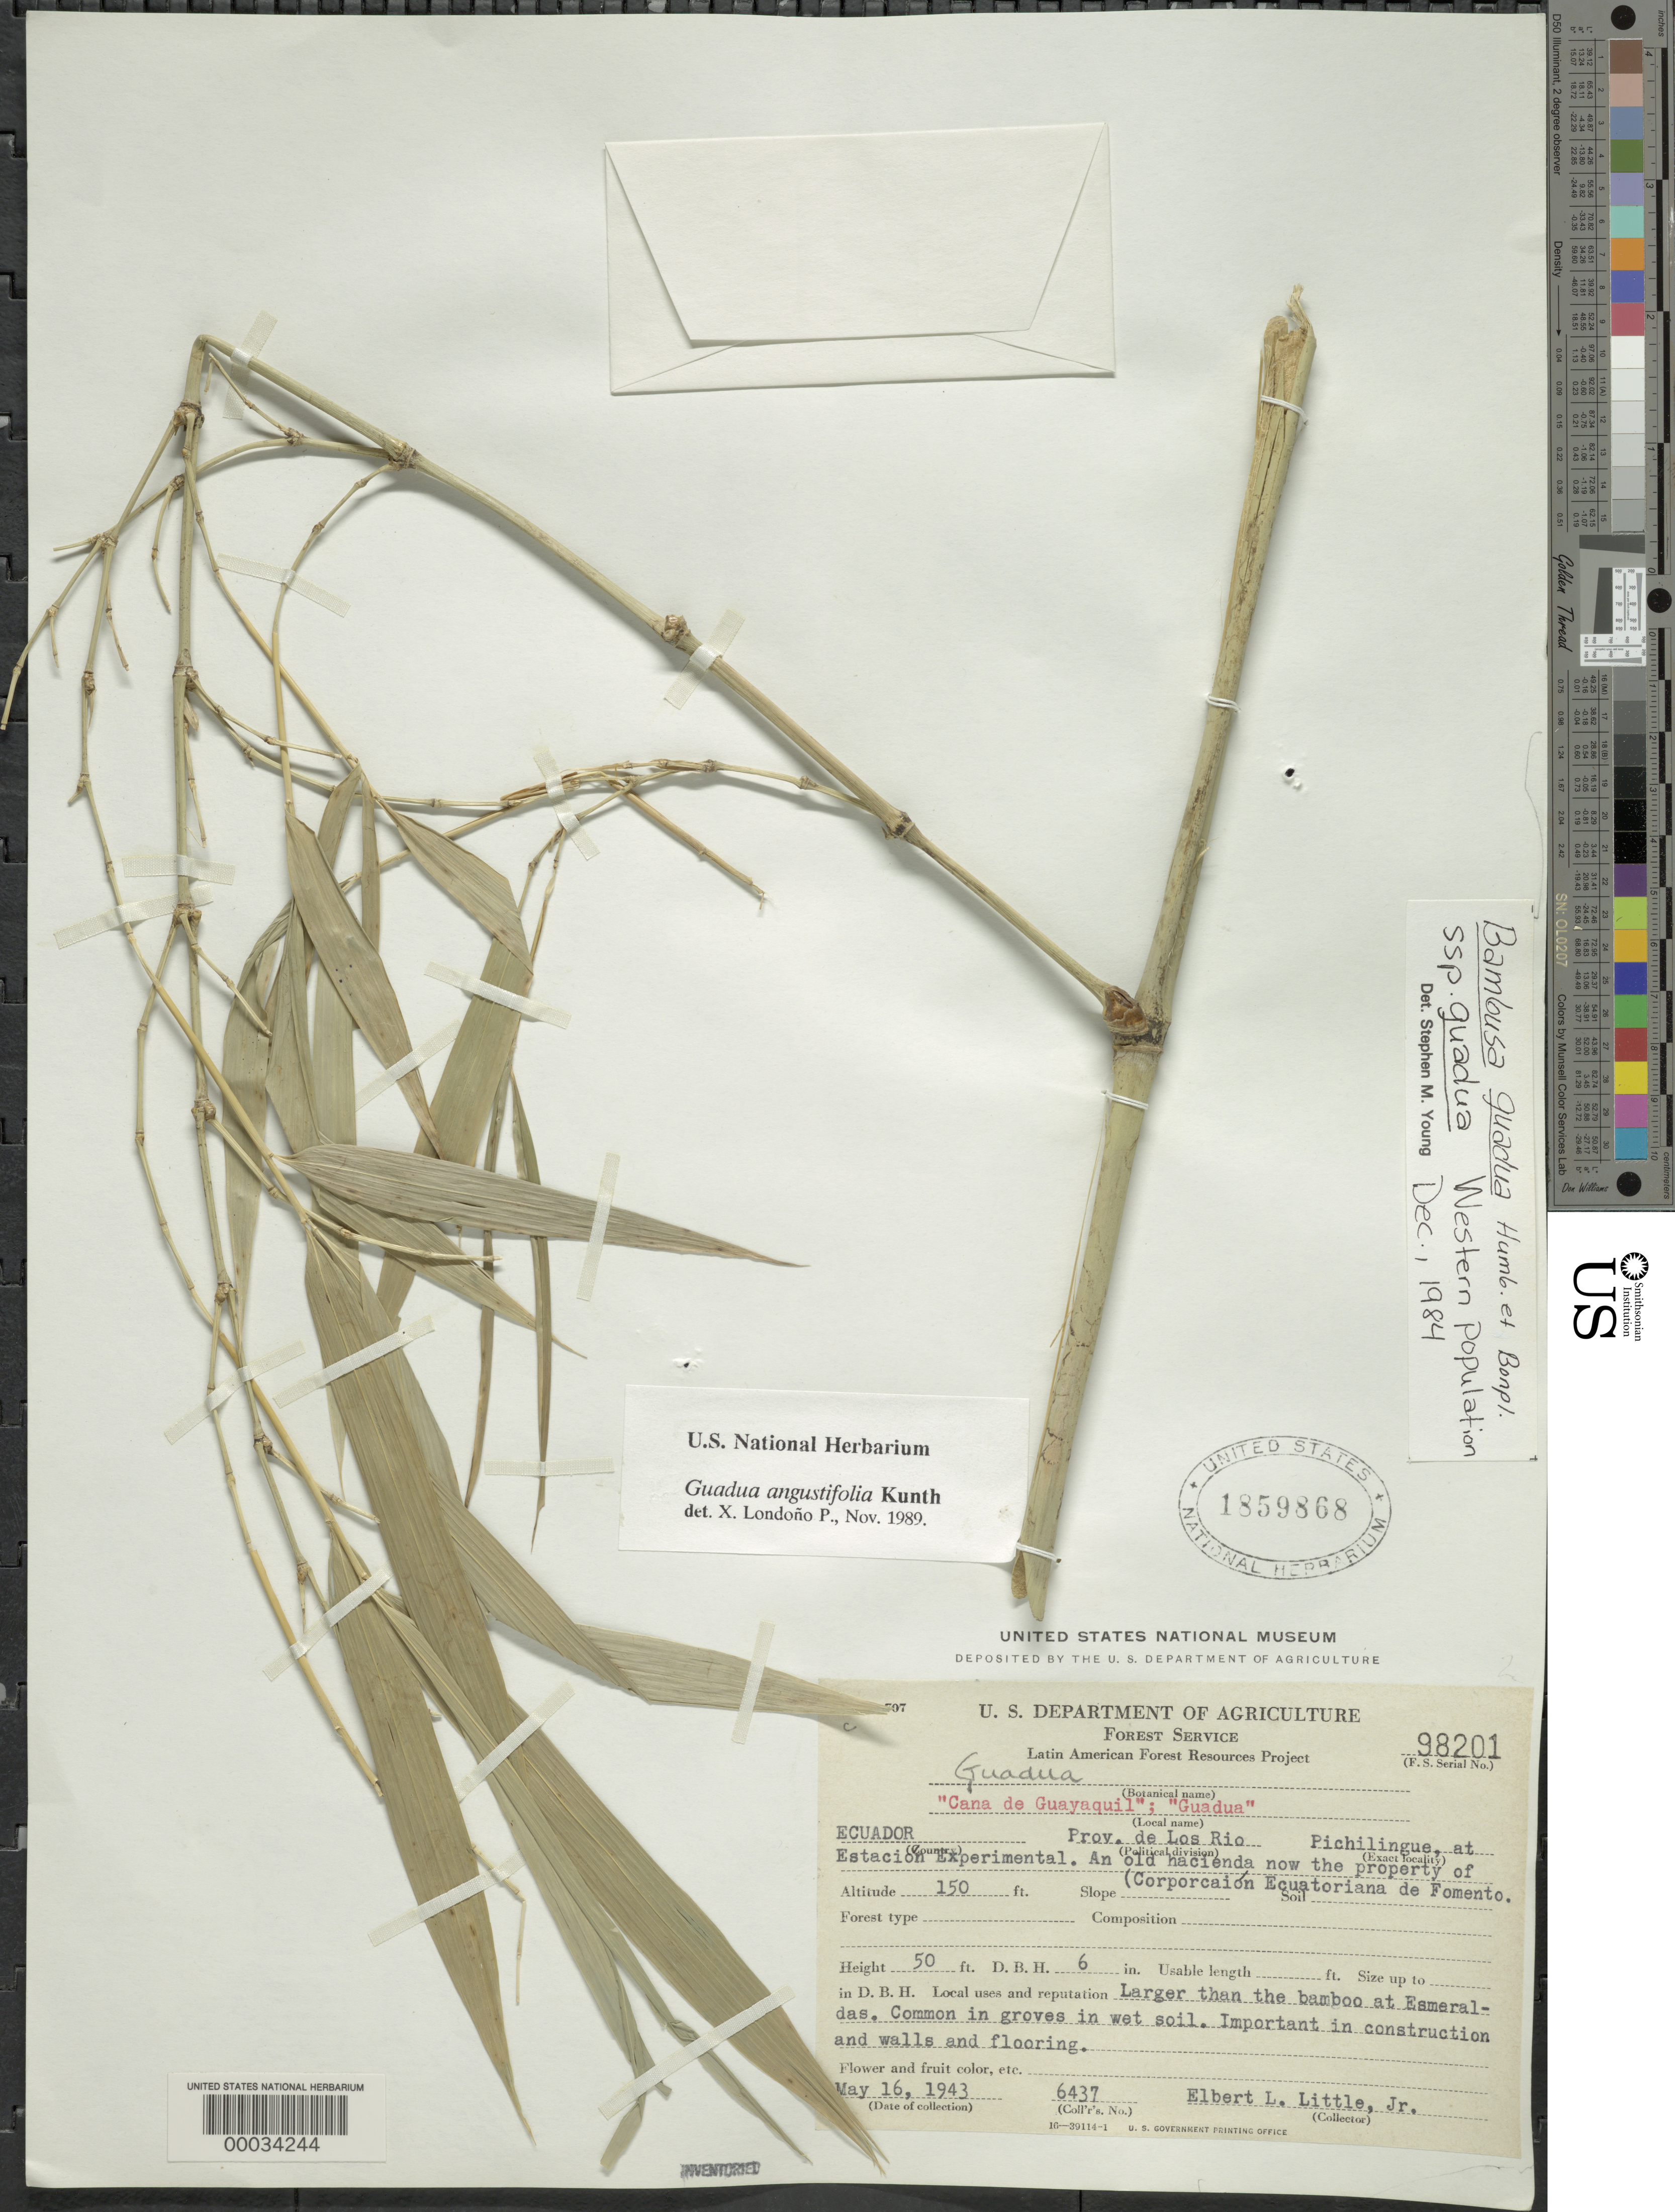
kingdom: Plantae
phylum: Tracheophyta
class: Liliopsida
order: Poales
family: Poaceae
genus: Guadua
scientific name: Guadua angustifolia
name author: Kunth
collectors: E. L. Little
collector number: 6437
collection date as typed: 16 May 1943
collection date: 1943-05-16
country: Ecuador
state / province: Los Ríos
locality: Pichilingue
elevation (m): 46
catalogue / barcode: US 1859868